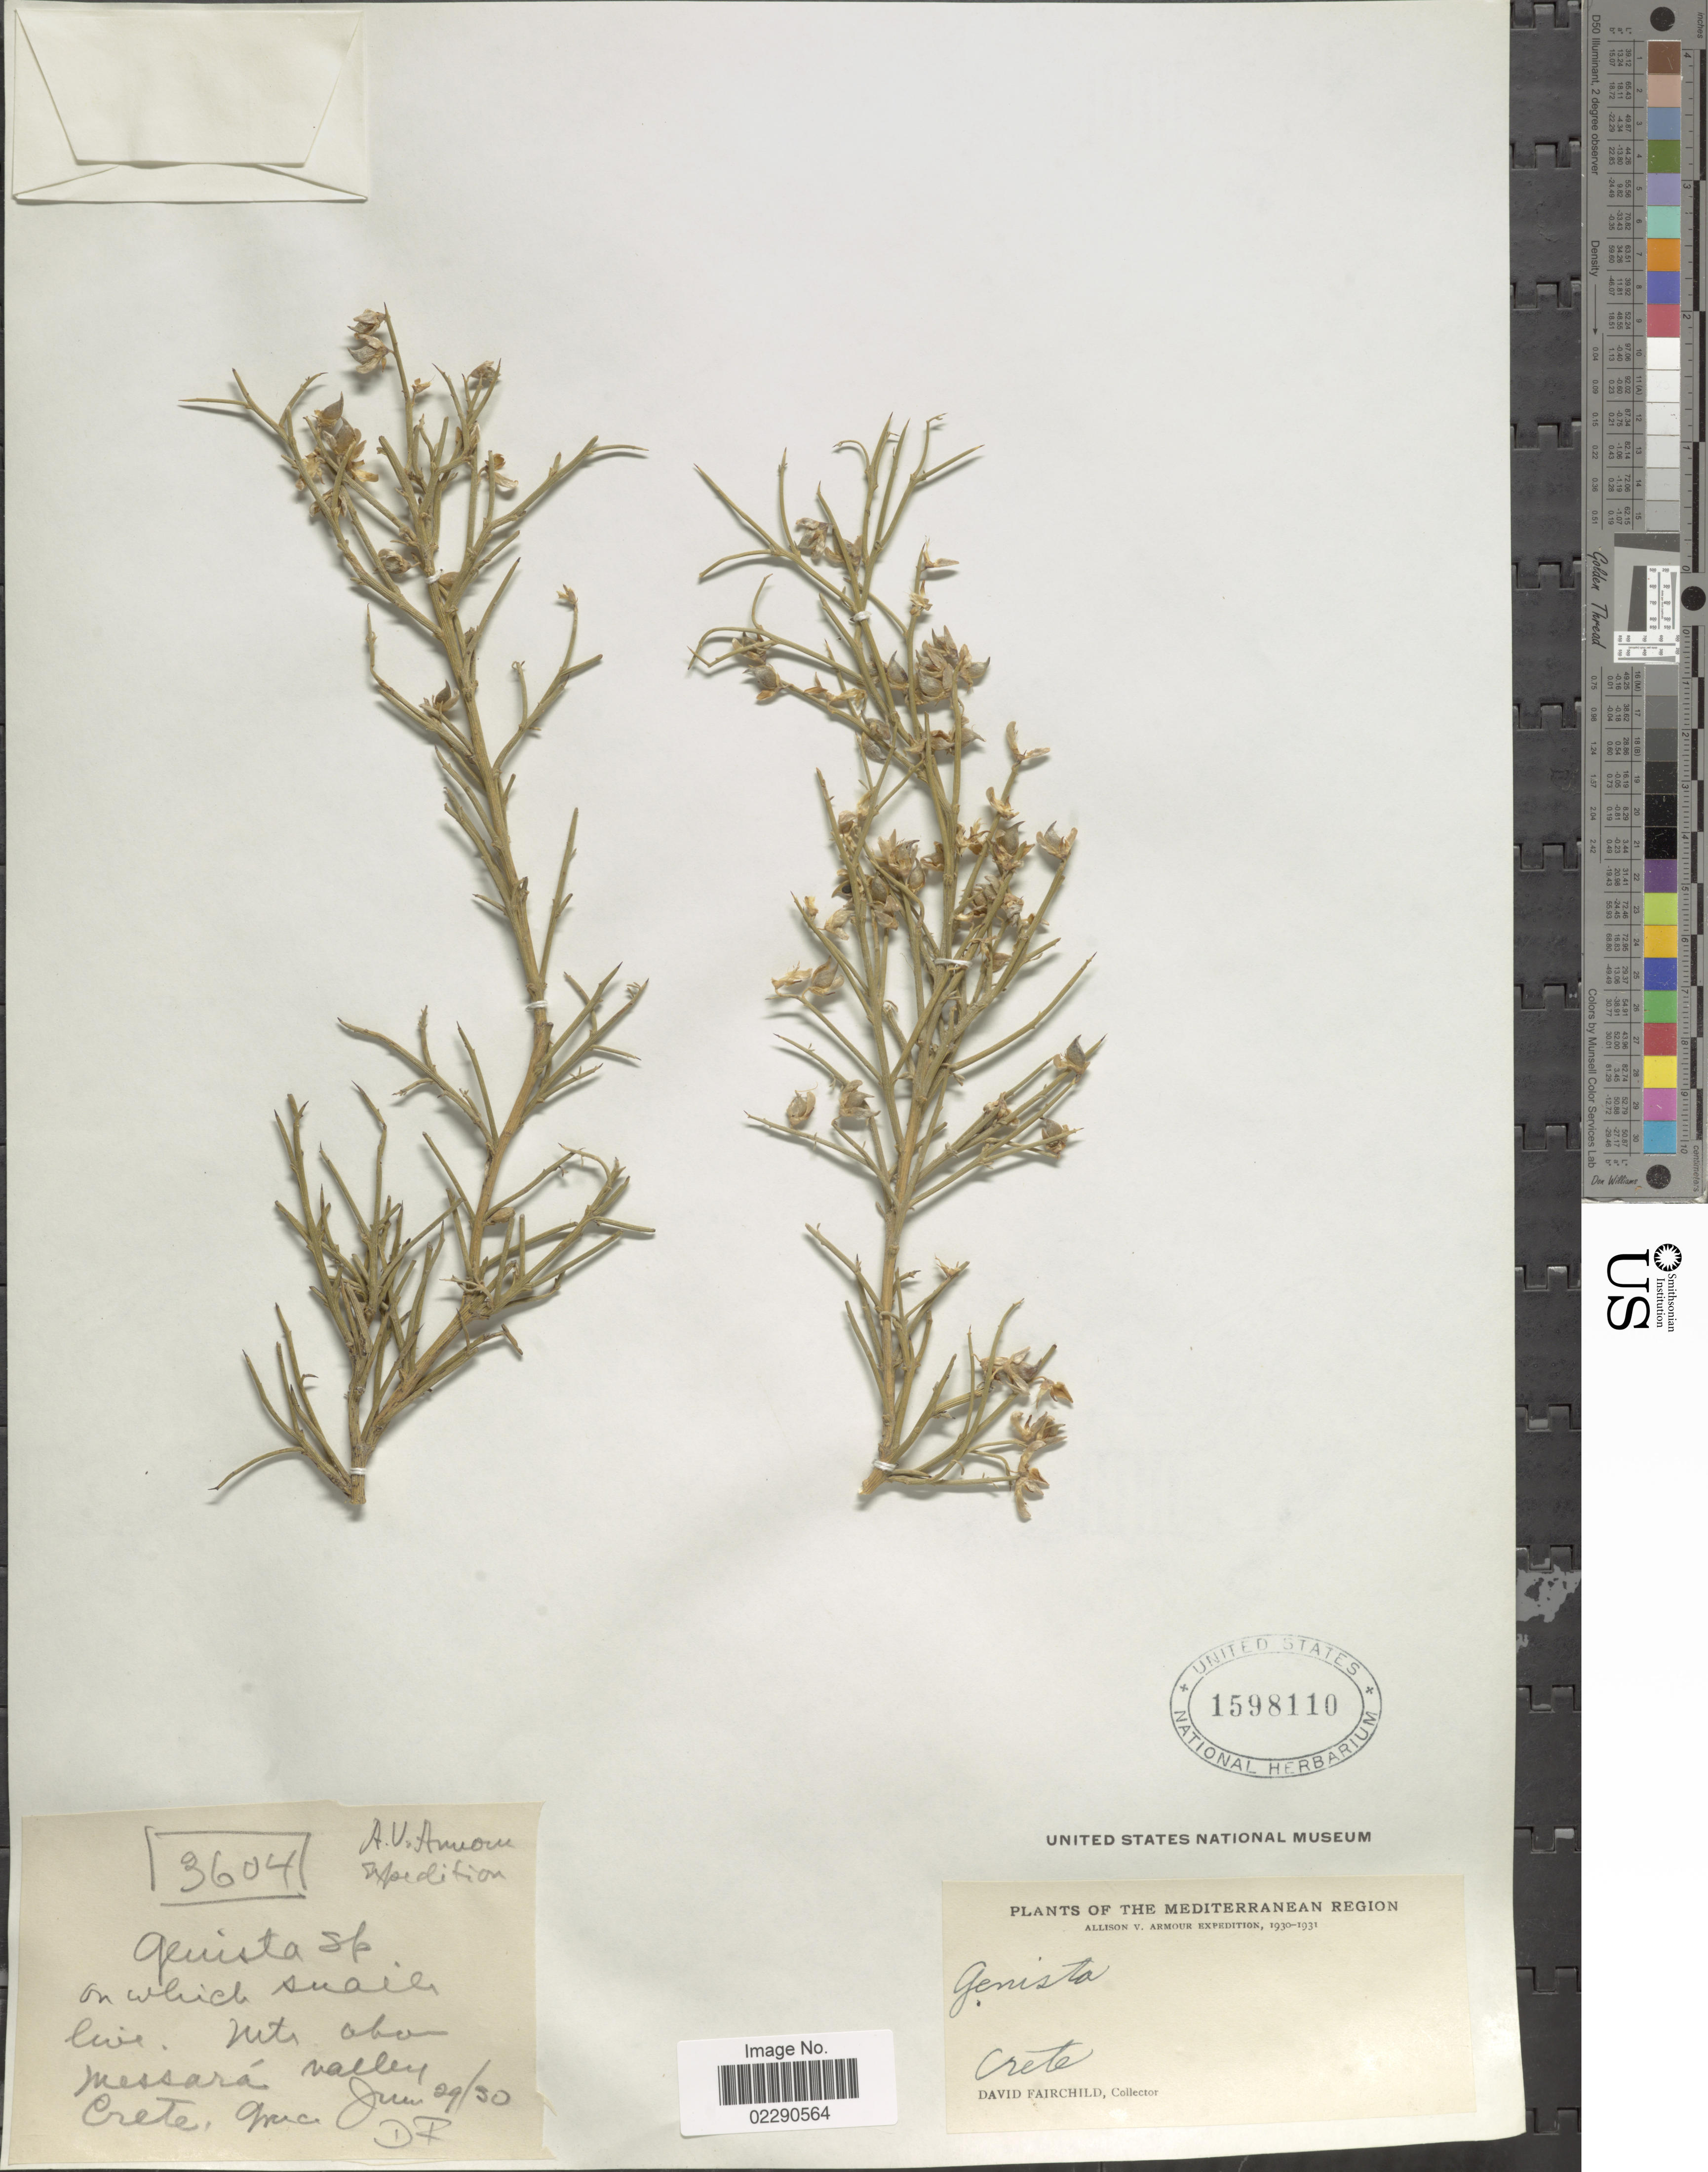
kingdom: Plantae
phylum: Tracheophyta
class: Magnoliopsida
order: Fabales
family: Fabaceae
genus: Genista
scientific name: Genista sp.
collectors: D. Fairchild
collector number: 3604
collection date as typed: Transcribed d/m/y: 29/6/30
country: Greece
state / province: Crete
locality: Mediterranean region, Mts abv Messara Valley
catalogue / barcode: US 1598110